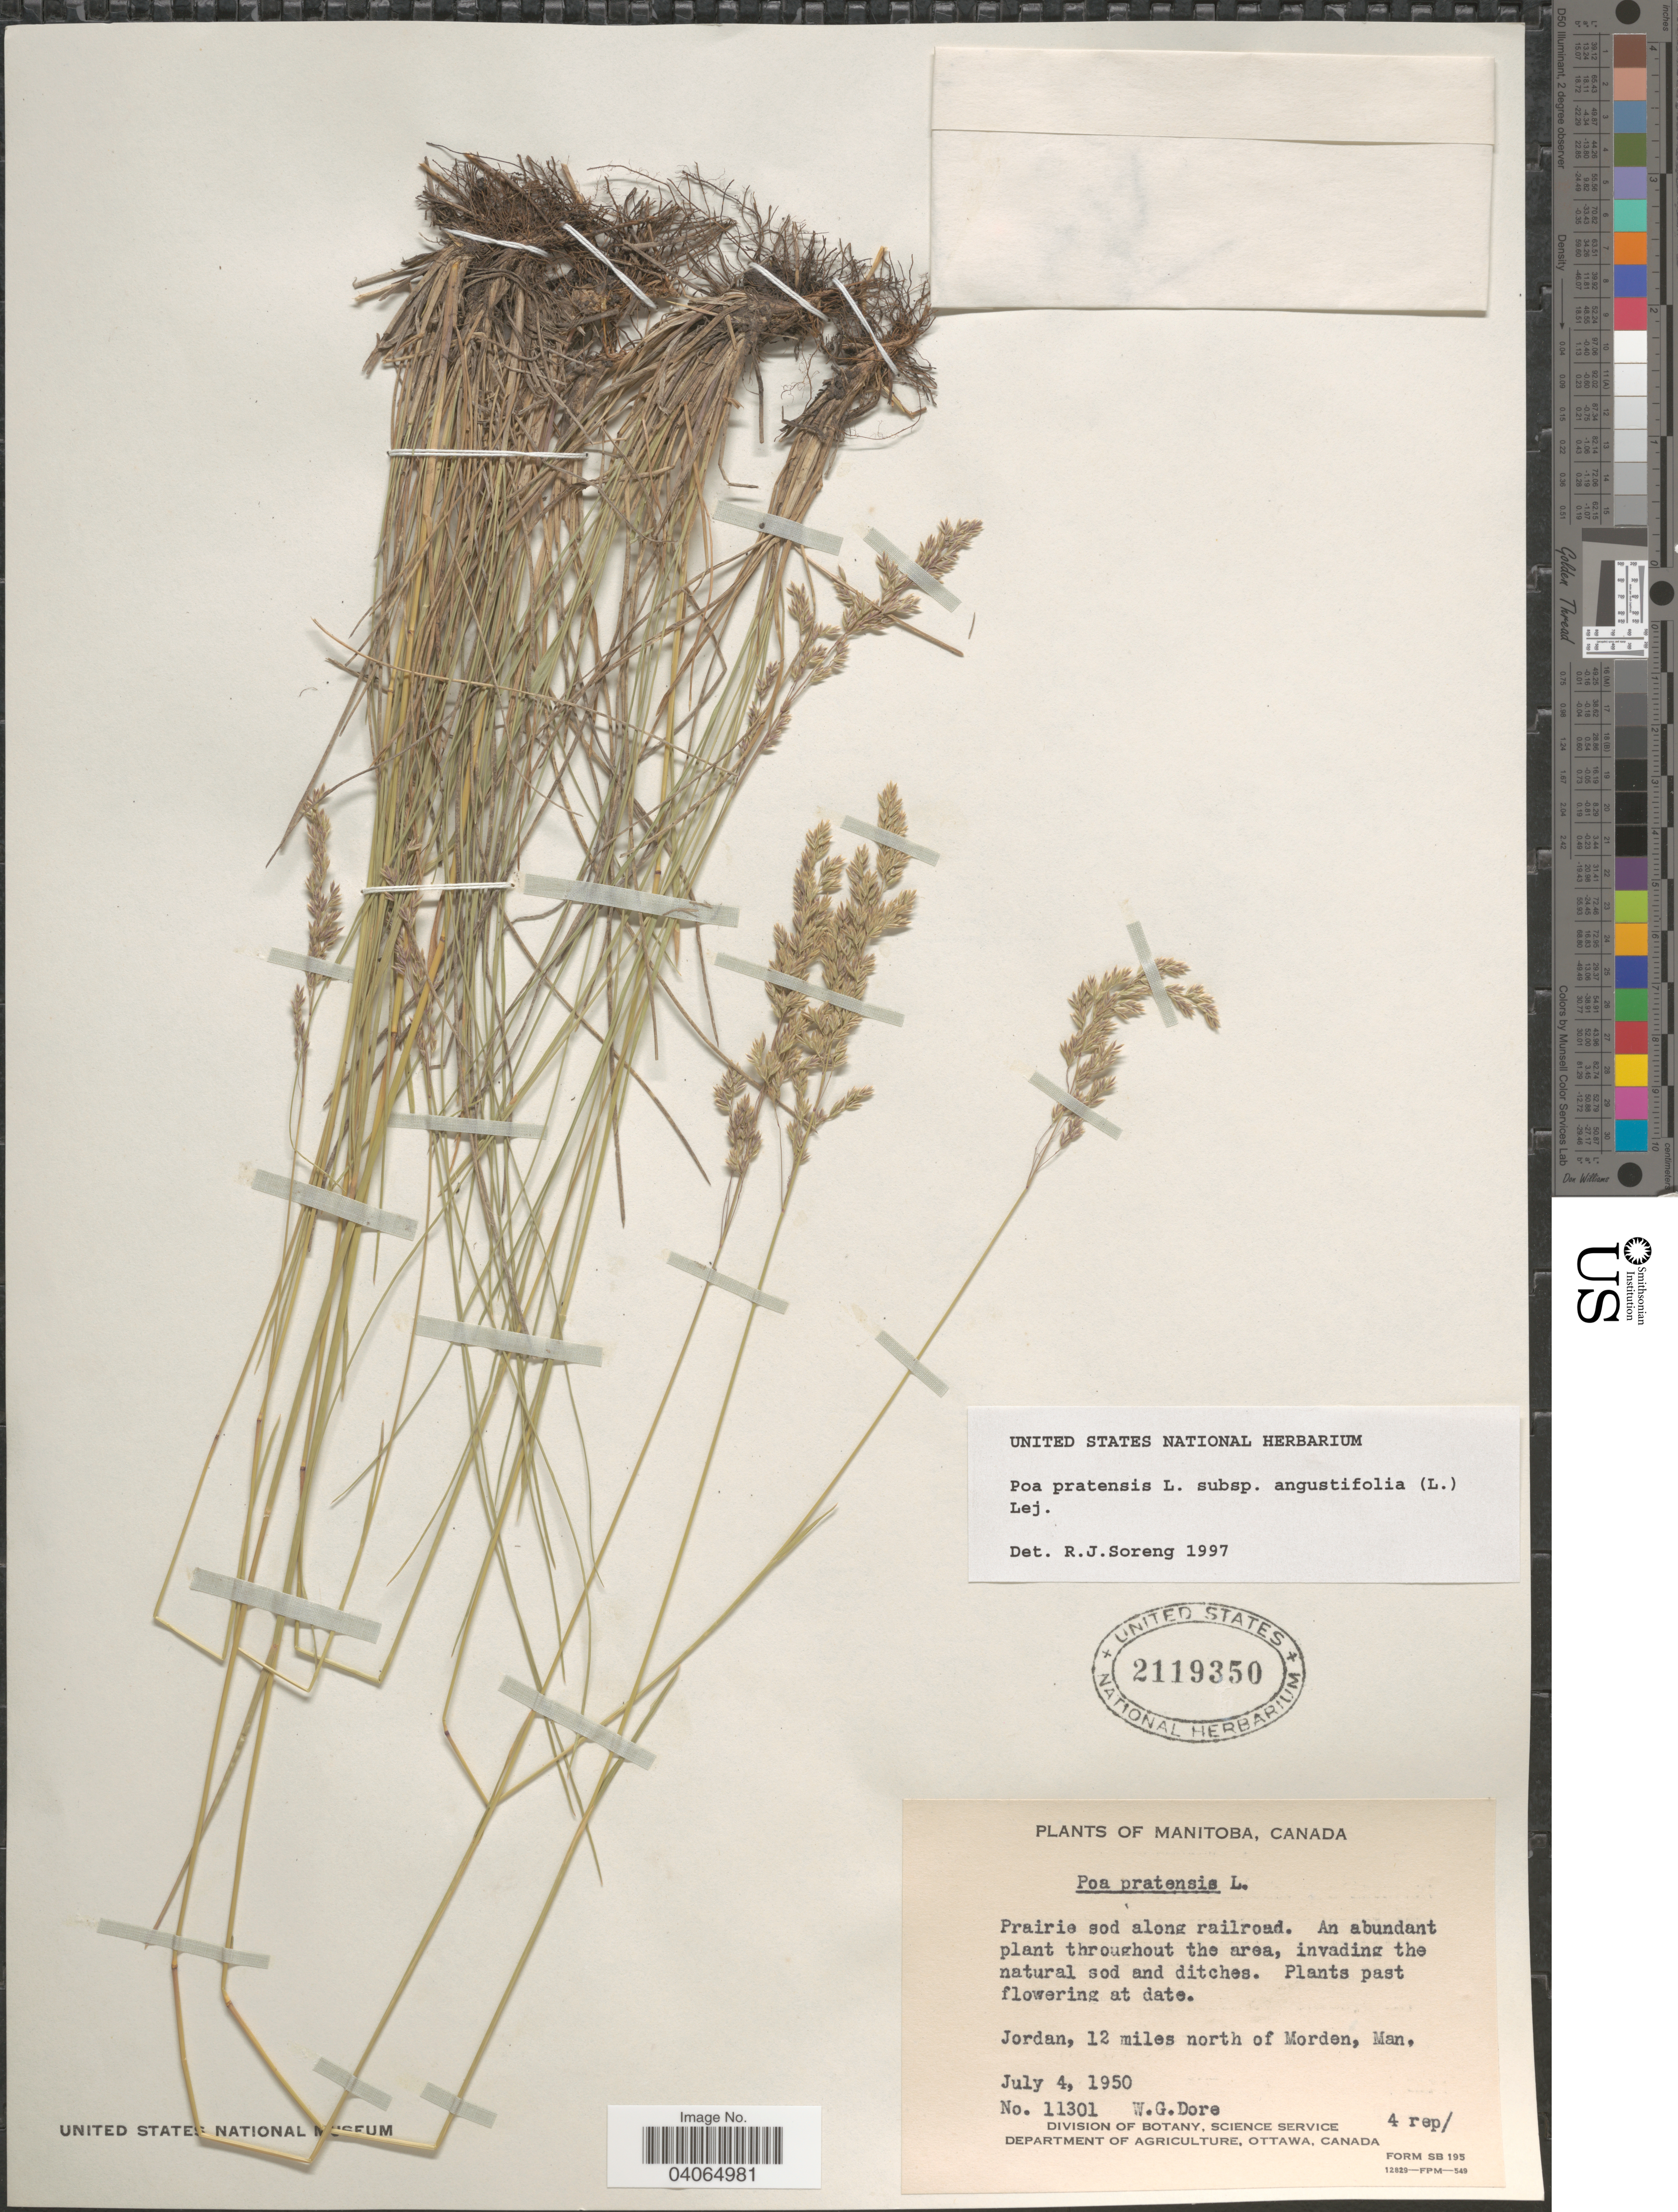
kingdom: Plantae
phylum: Tracheophyta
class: Liliopsida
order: Poales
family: Poaceae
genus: Poa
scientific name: Poa pratensis subsp. angustifolia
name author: (L.) Lej.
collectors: W. Dore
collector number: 11301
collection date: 1950-07-04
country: Canada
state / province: Manitoba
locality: Jordan, 12 miles north of Morden.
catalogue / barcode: US 2119350